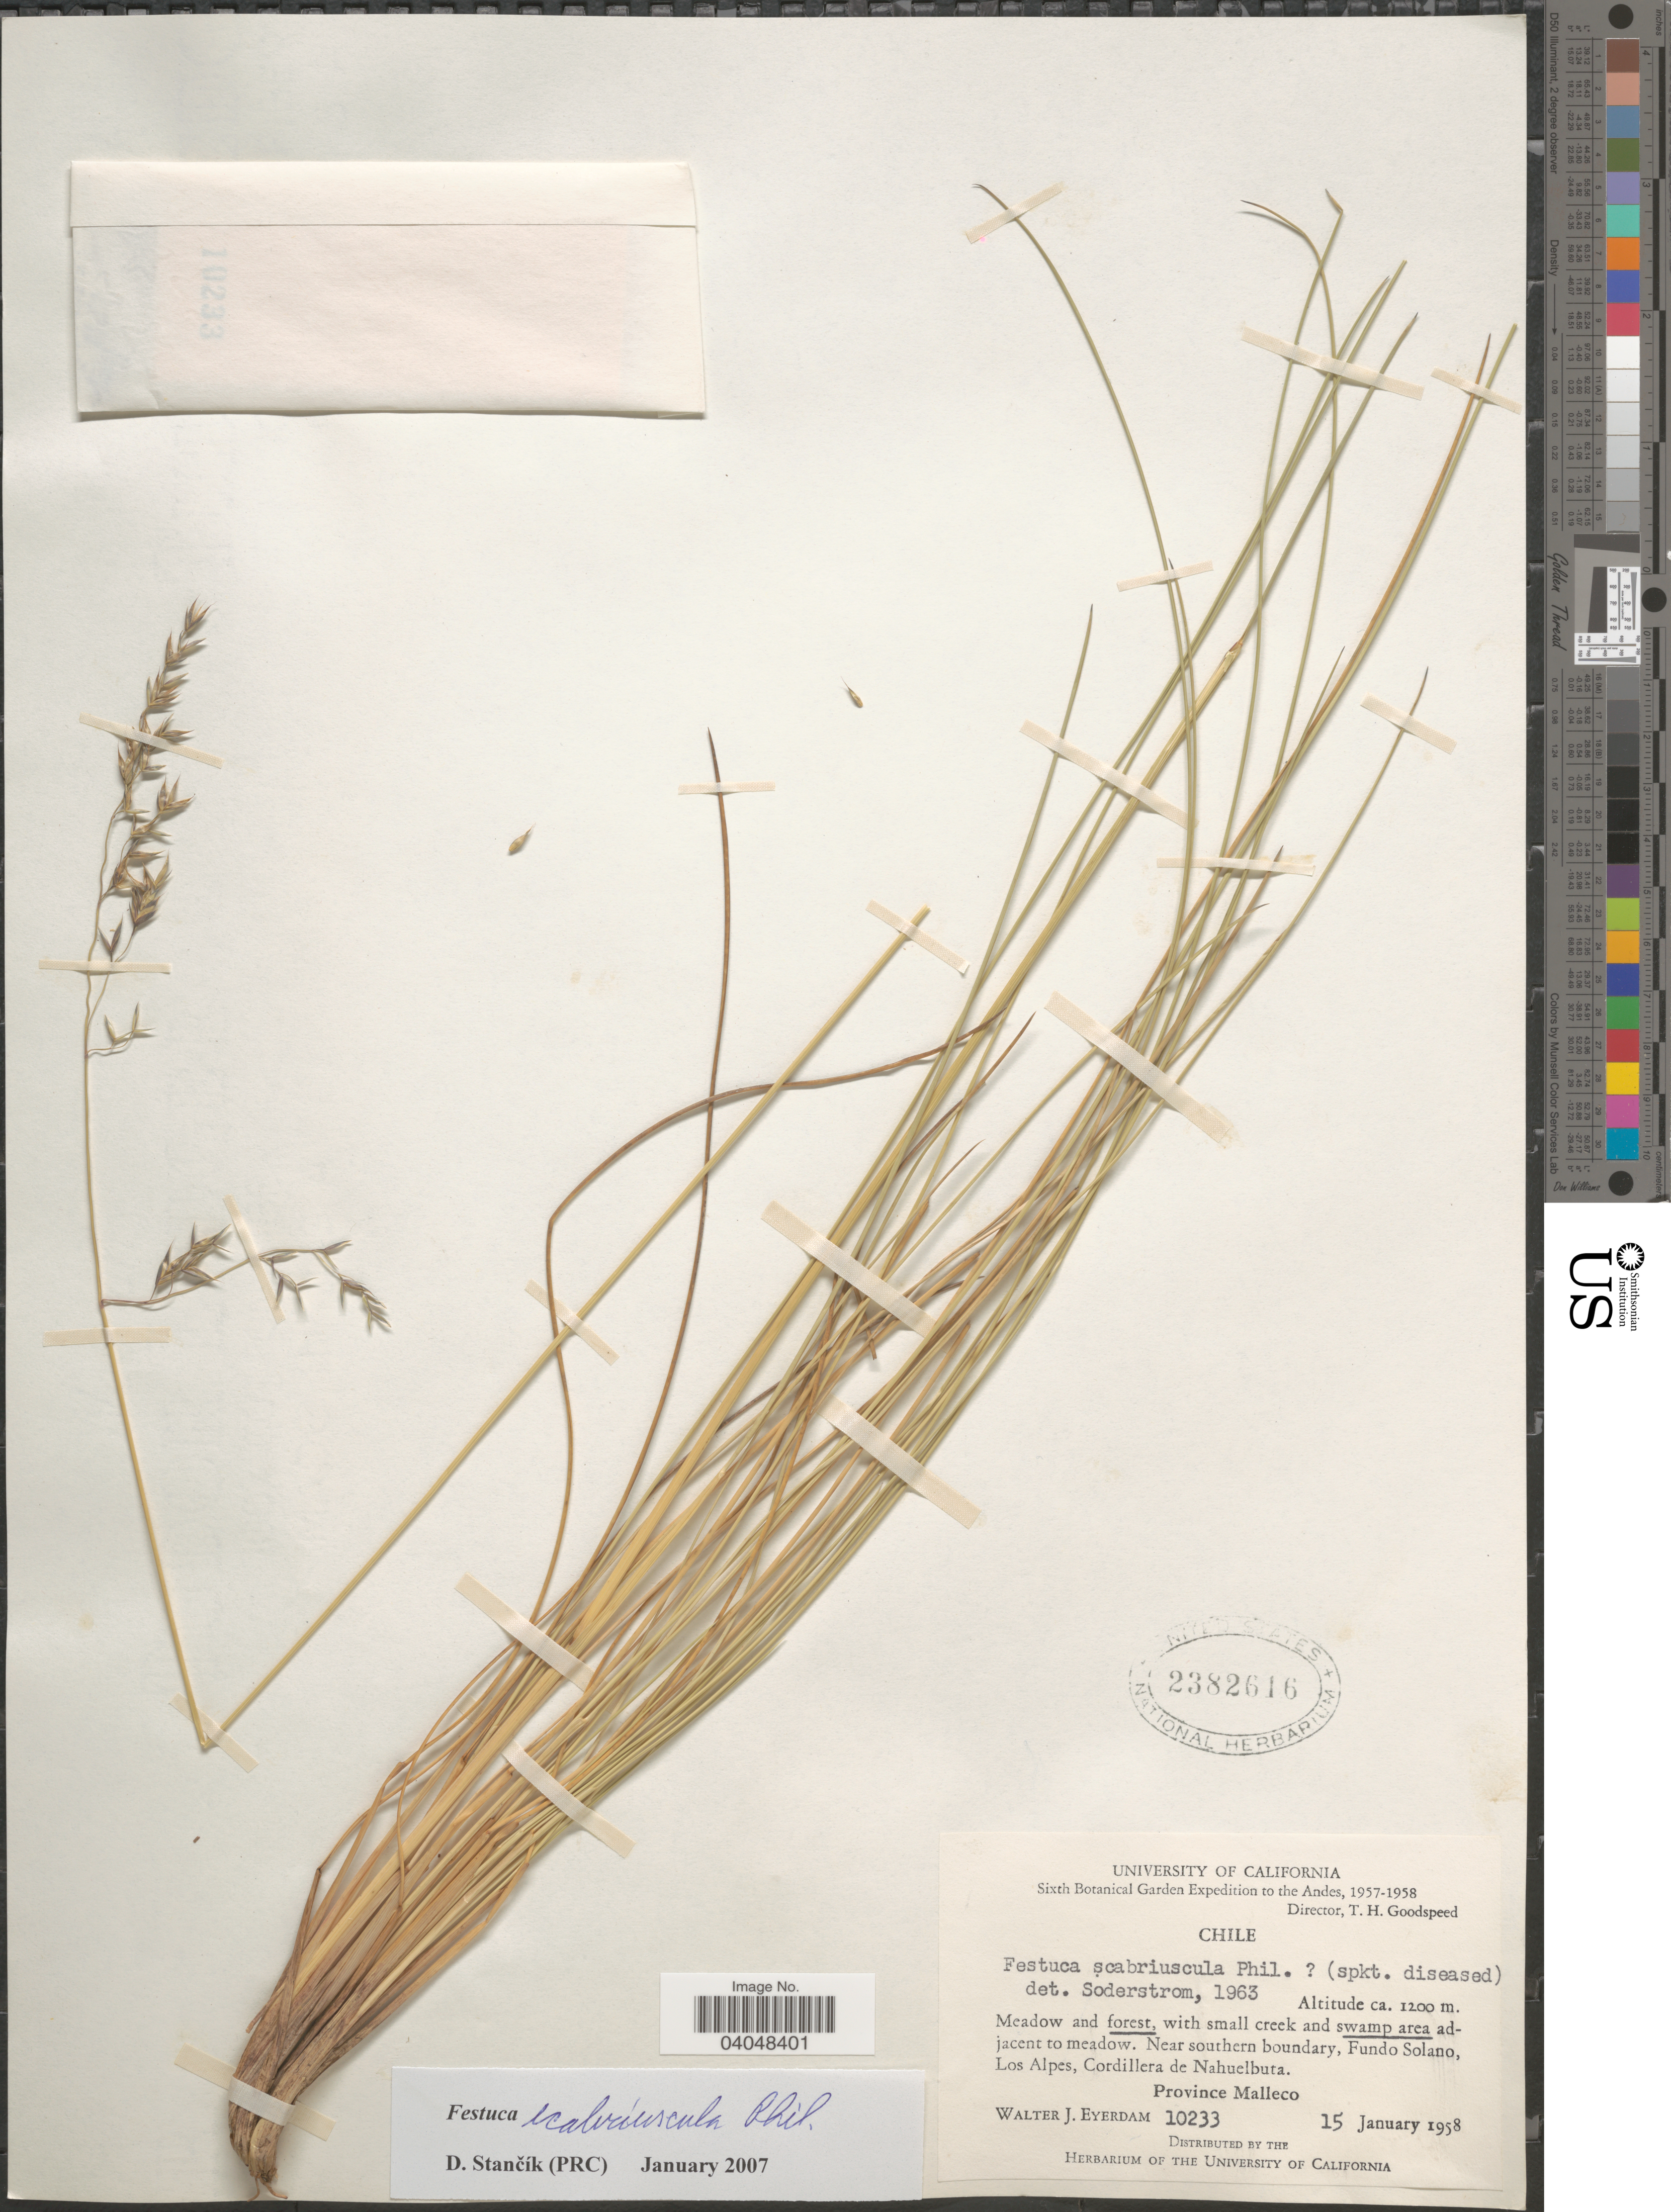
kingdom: Plantae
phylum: Tracheophyta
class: Liliopsida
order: Poales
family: Poaceae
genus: Festuca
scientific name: Festuca scabriuscula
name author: Phil.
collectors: W. J. Eyerdam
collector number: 10233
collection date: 1958-01-15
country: Chile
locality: The Andes. Near southern boundary, Fundo Solano, Los Alpes, Cordillera de Nahuelbuta. Province Malleco.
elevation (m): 1200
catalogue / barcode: US 2382616